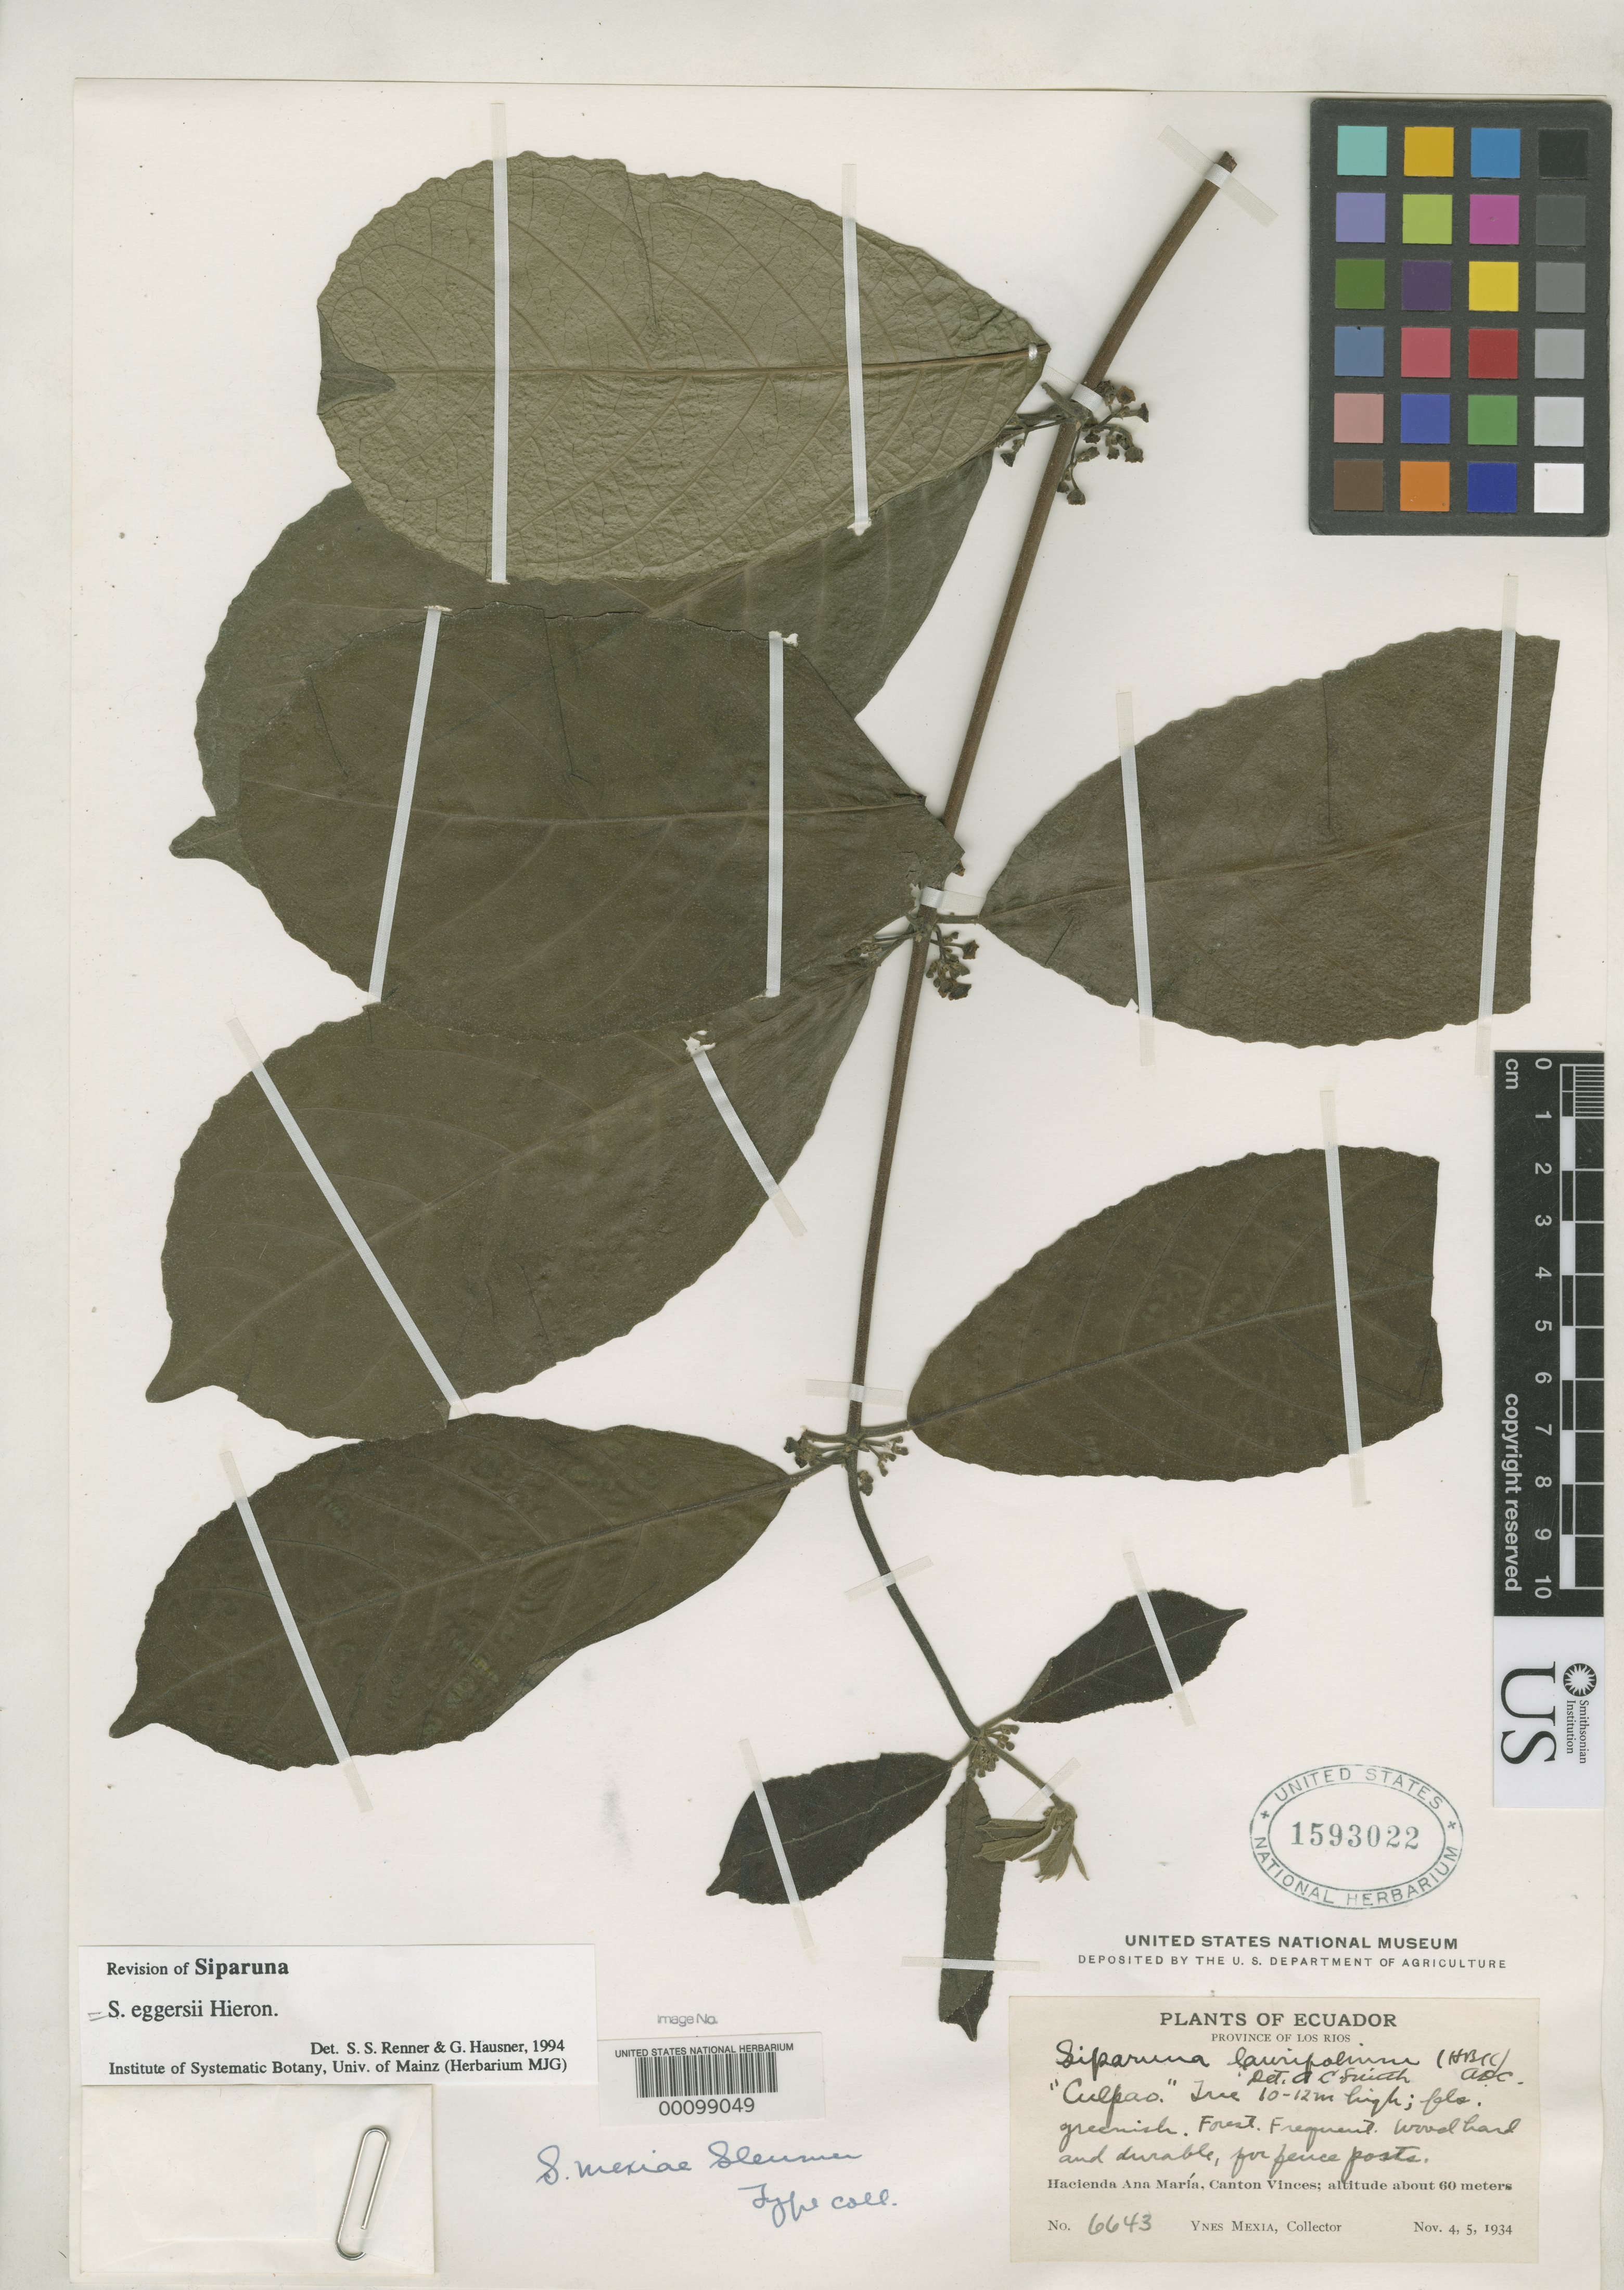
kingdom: Plantae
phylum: Tracheophyta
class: Magnoliopsida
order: Laurales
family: Siparunaceae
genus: Siparuna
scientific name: Siparuna mexiae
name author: Sleumer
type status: Type Collection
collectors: Y. Mexia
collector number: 6643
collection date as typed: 04 Nov 1934 to 05 Nov 1934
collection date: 1934-11-04/1934-11-05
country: Ecuador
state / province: Los Ríos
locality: Hacienda Ana Maria, Canton Vinces.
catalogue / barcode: US 1593022